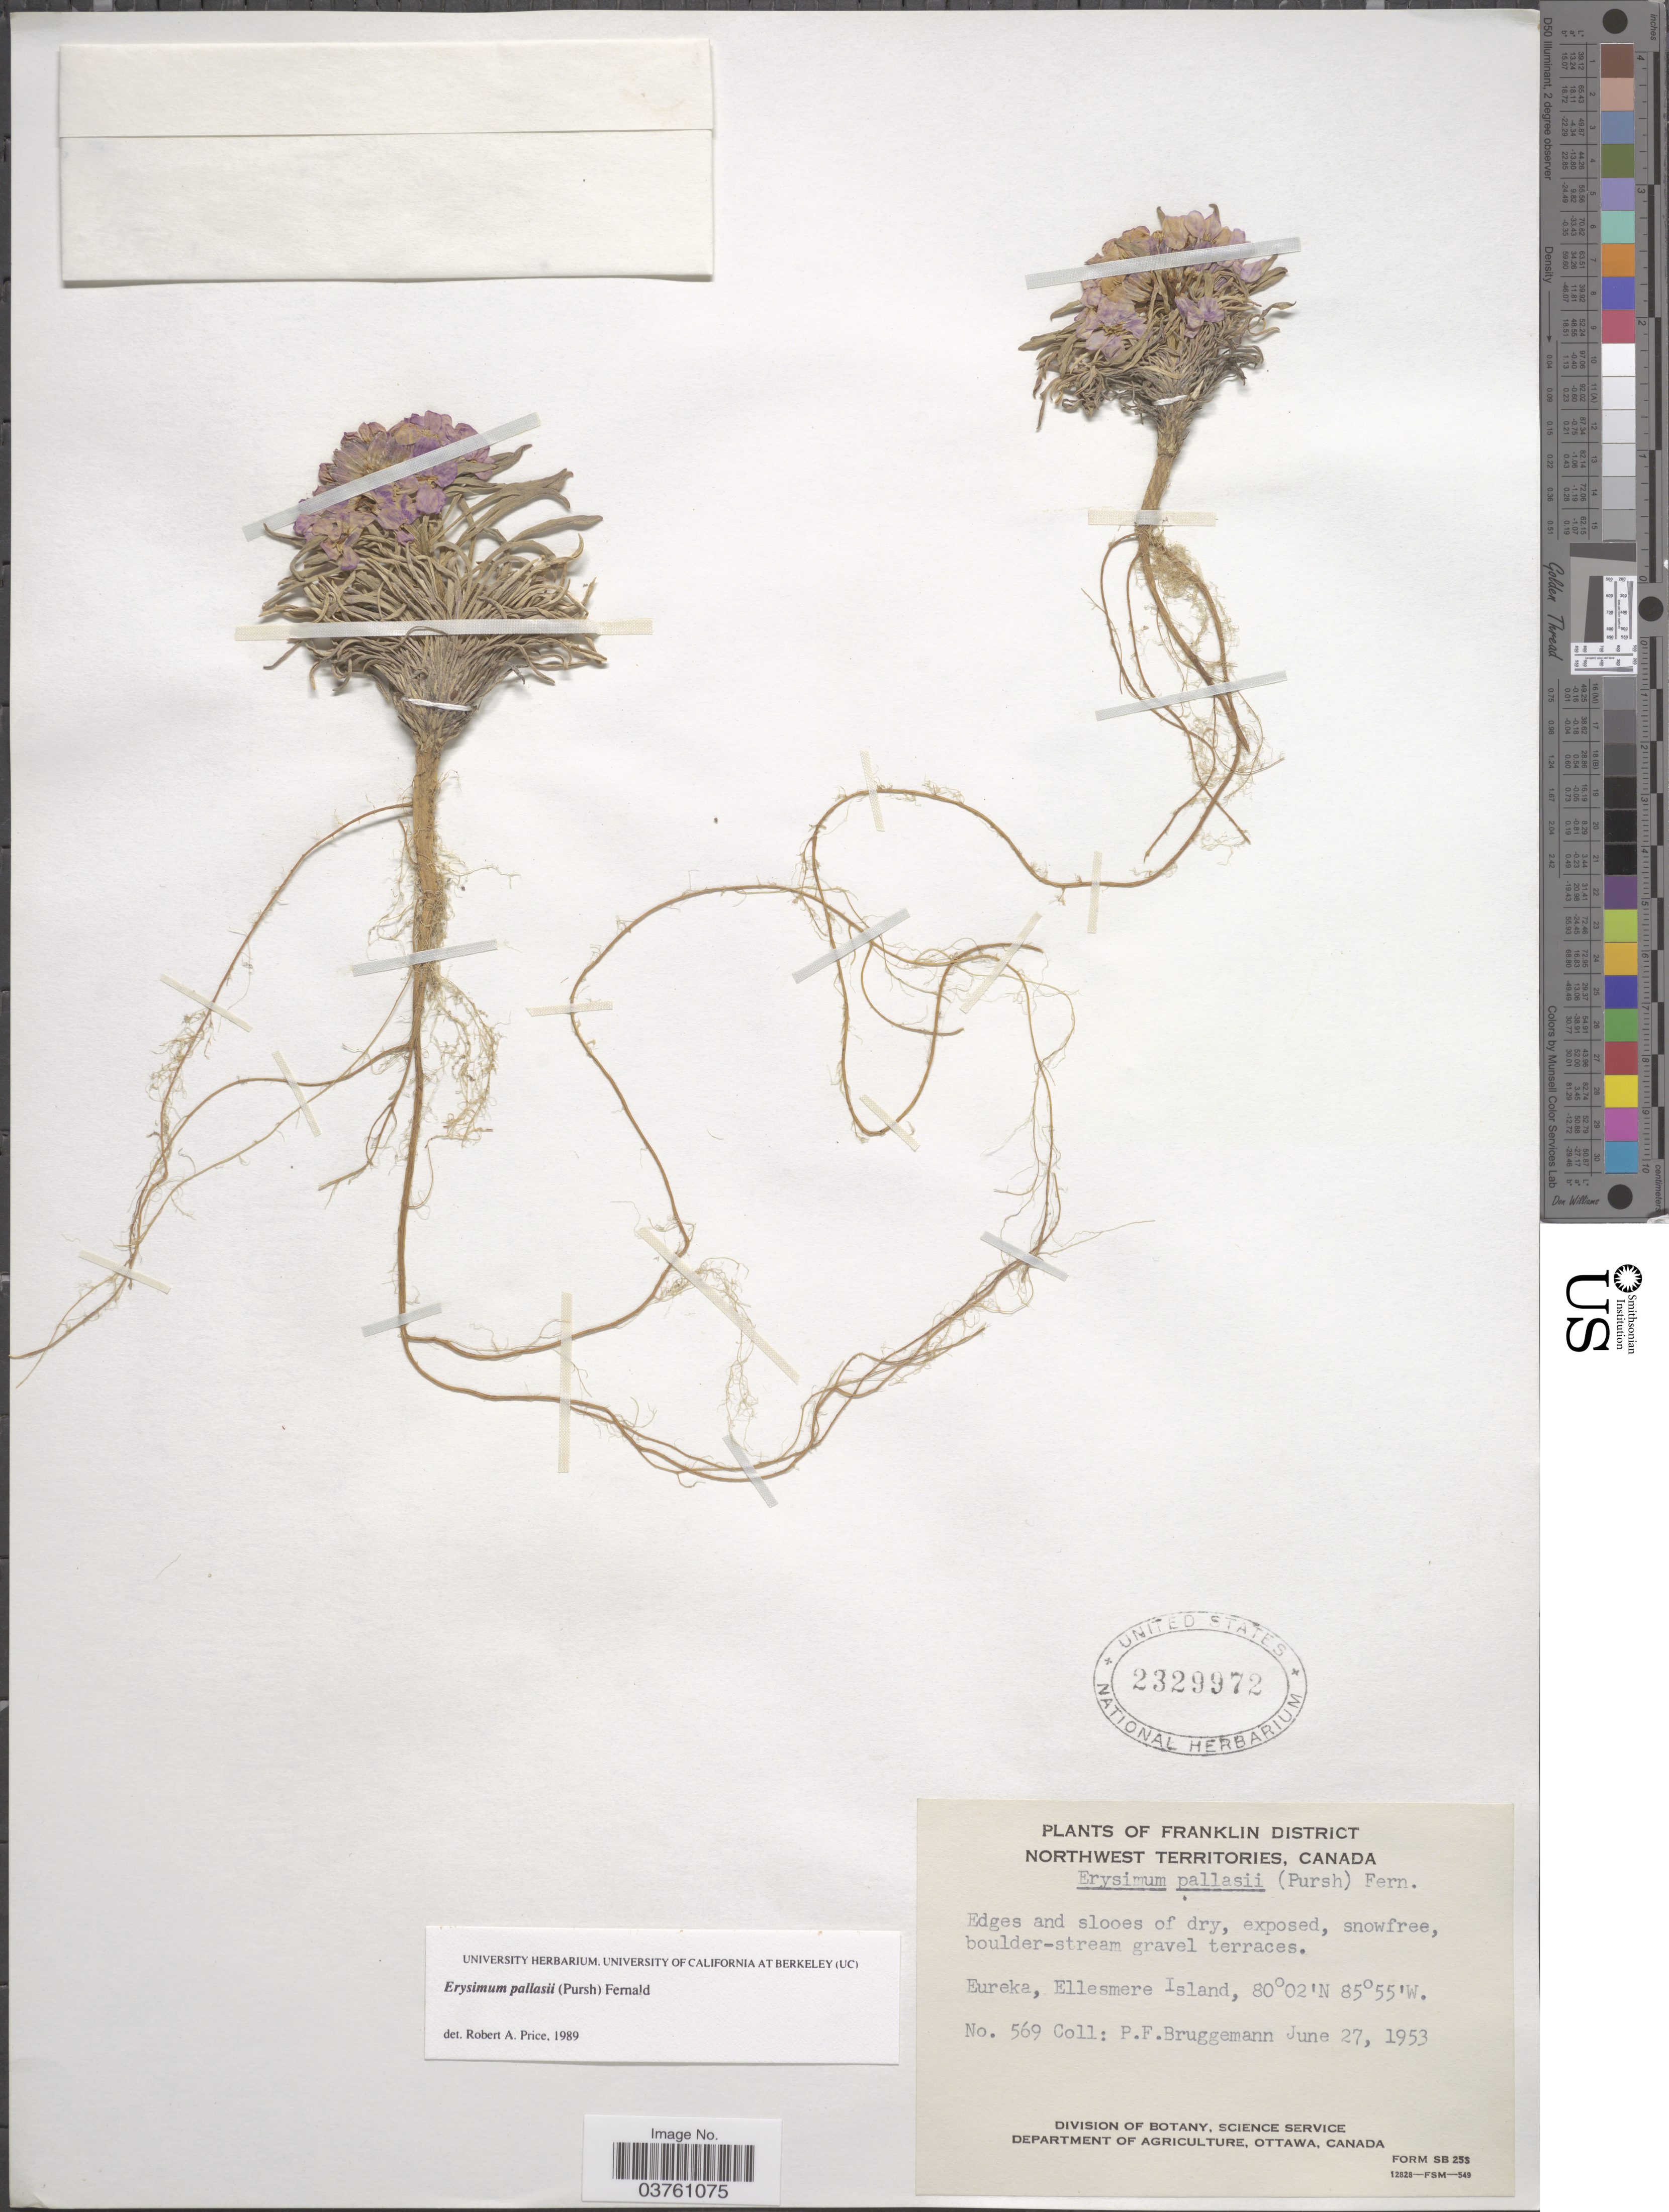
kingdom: Plantae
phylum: Tracheophyta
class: Magnoliopsida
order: Brassicales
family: Brassicaceae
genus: Erysimum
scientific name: Erysimum pallasii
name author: (Pursh) Fernald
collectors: P. Bruggemann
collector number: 569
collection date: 1953-06-27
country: Canada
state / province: Northwest Territories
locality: Franklin District. Eureka, Ellesmere Island.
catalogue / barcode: US 2329972